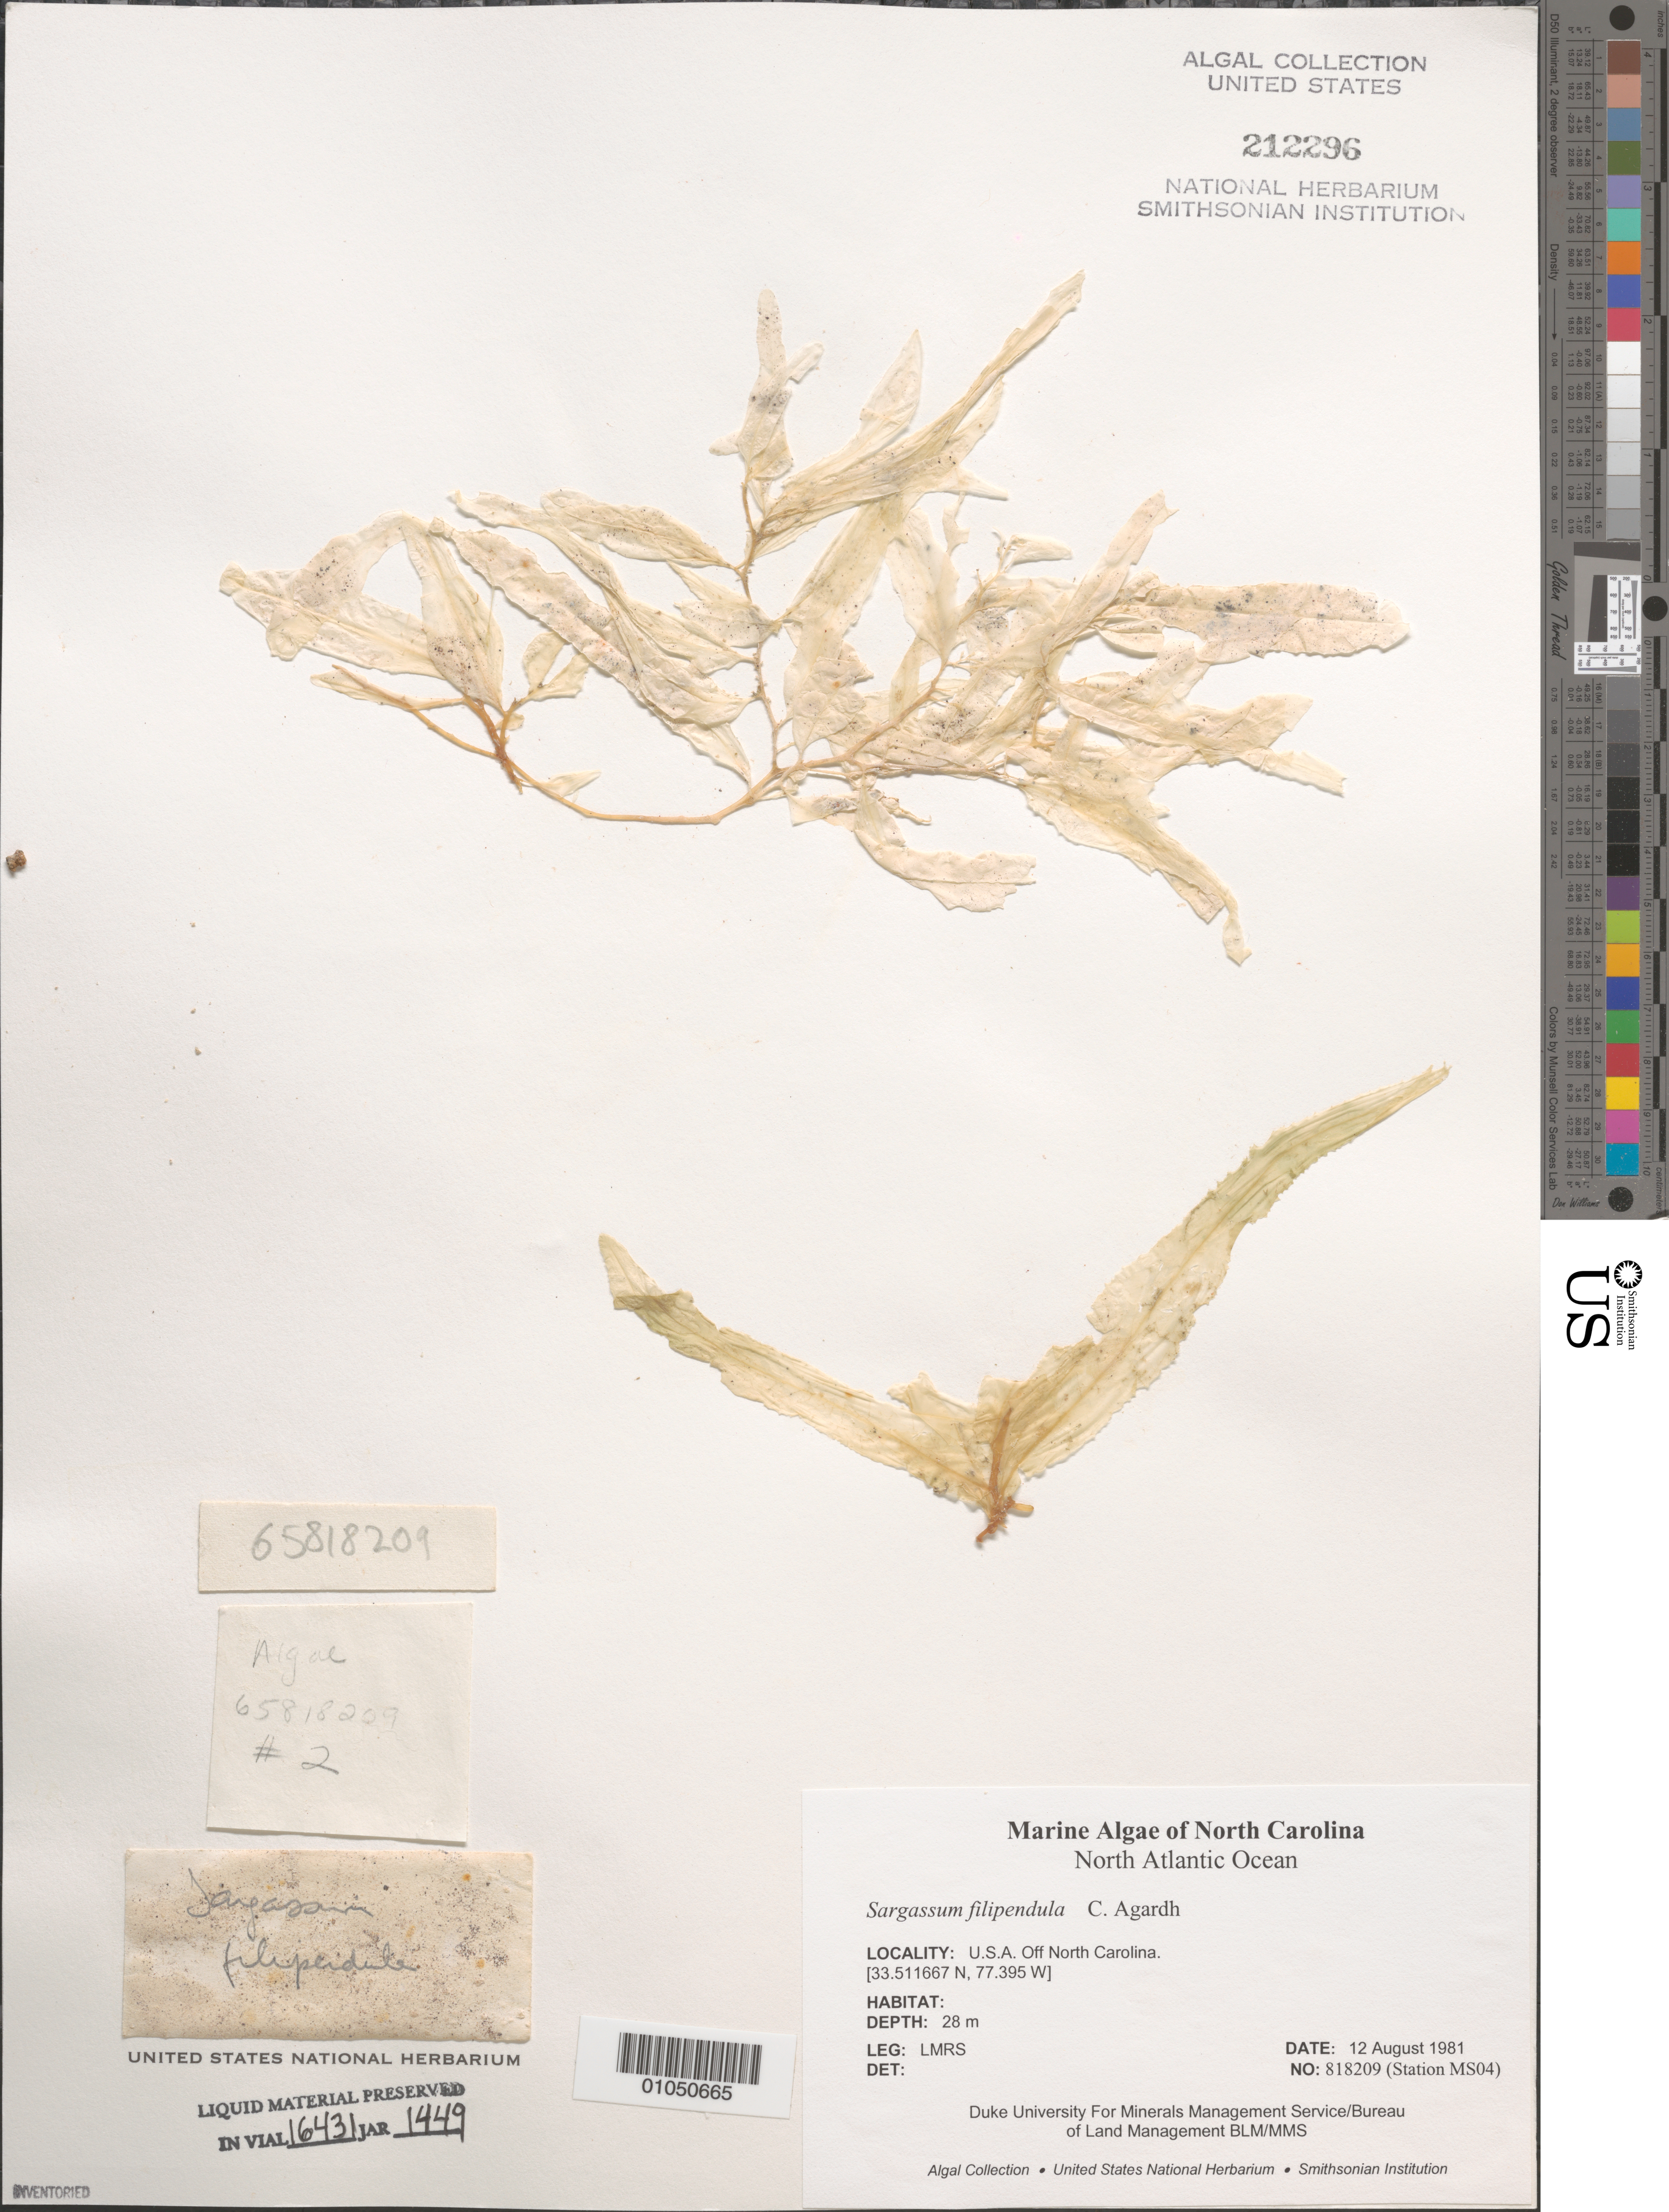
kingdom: Chromista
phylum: Ochrophyta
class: Phaeophyceae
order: Fucales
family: Sargassaceae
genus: Sargassum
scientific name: Sargassum filipendula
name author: C. Agardh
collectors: LMRS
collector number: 818209 Station MS04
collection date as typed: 12 Aug 1981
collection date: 1981-08-12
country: United States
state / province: North Carolina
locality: North Atlantic Ocean off North Carolina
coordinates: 33.511667 N, 77.395 W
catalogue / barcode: US 212296